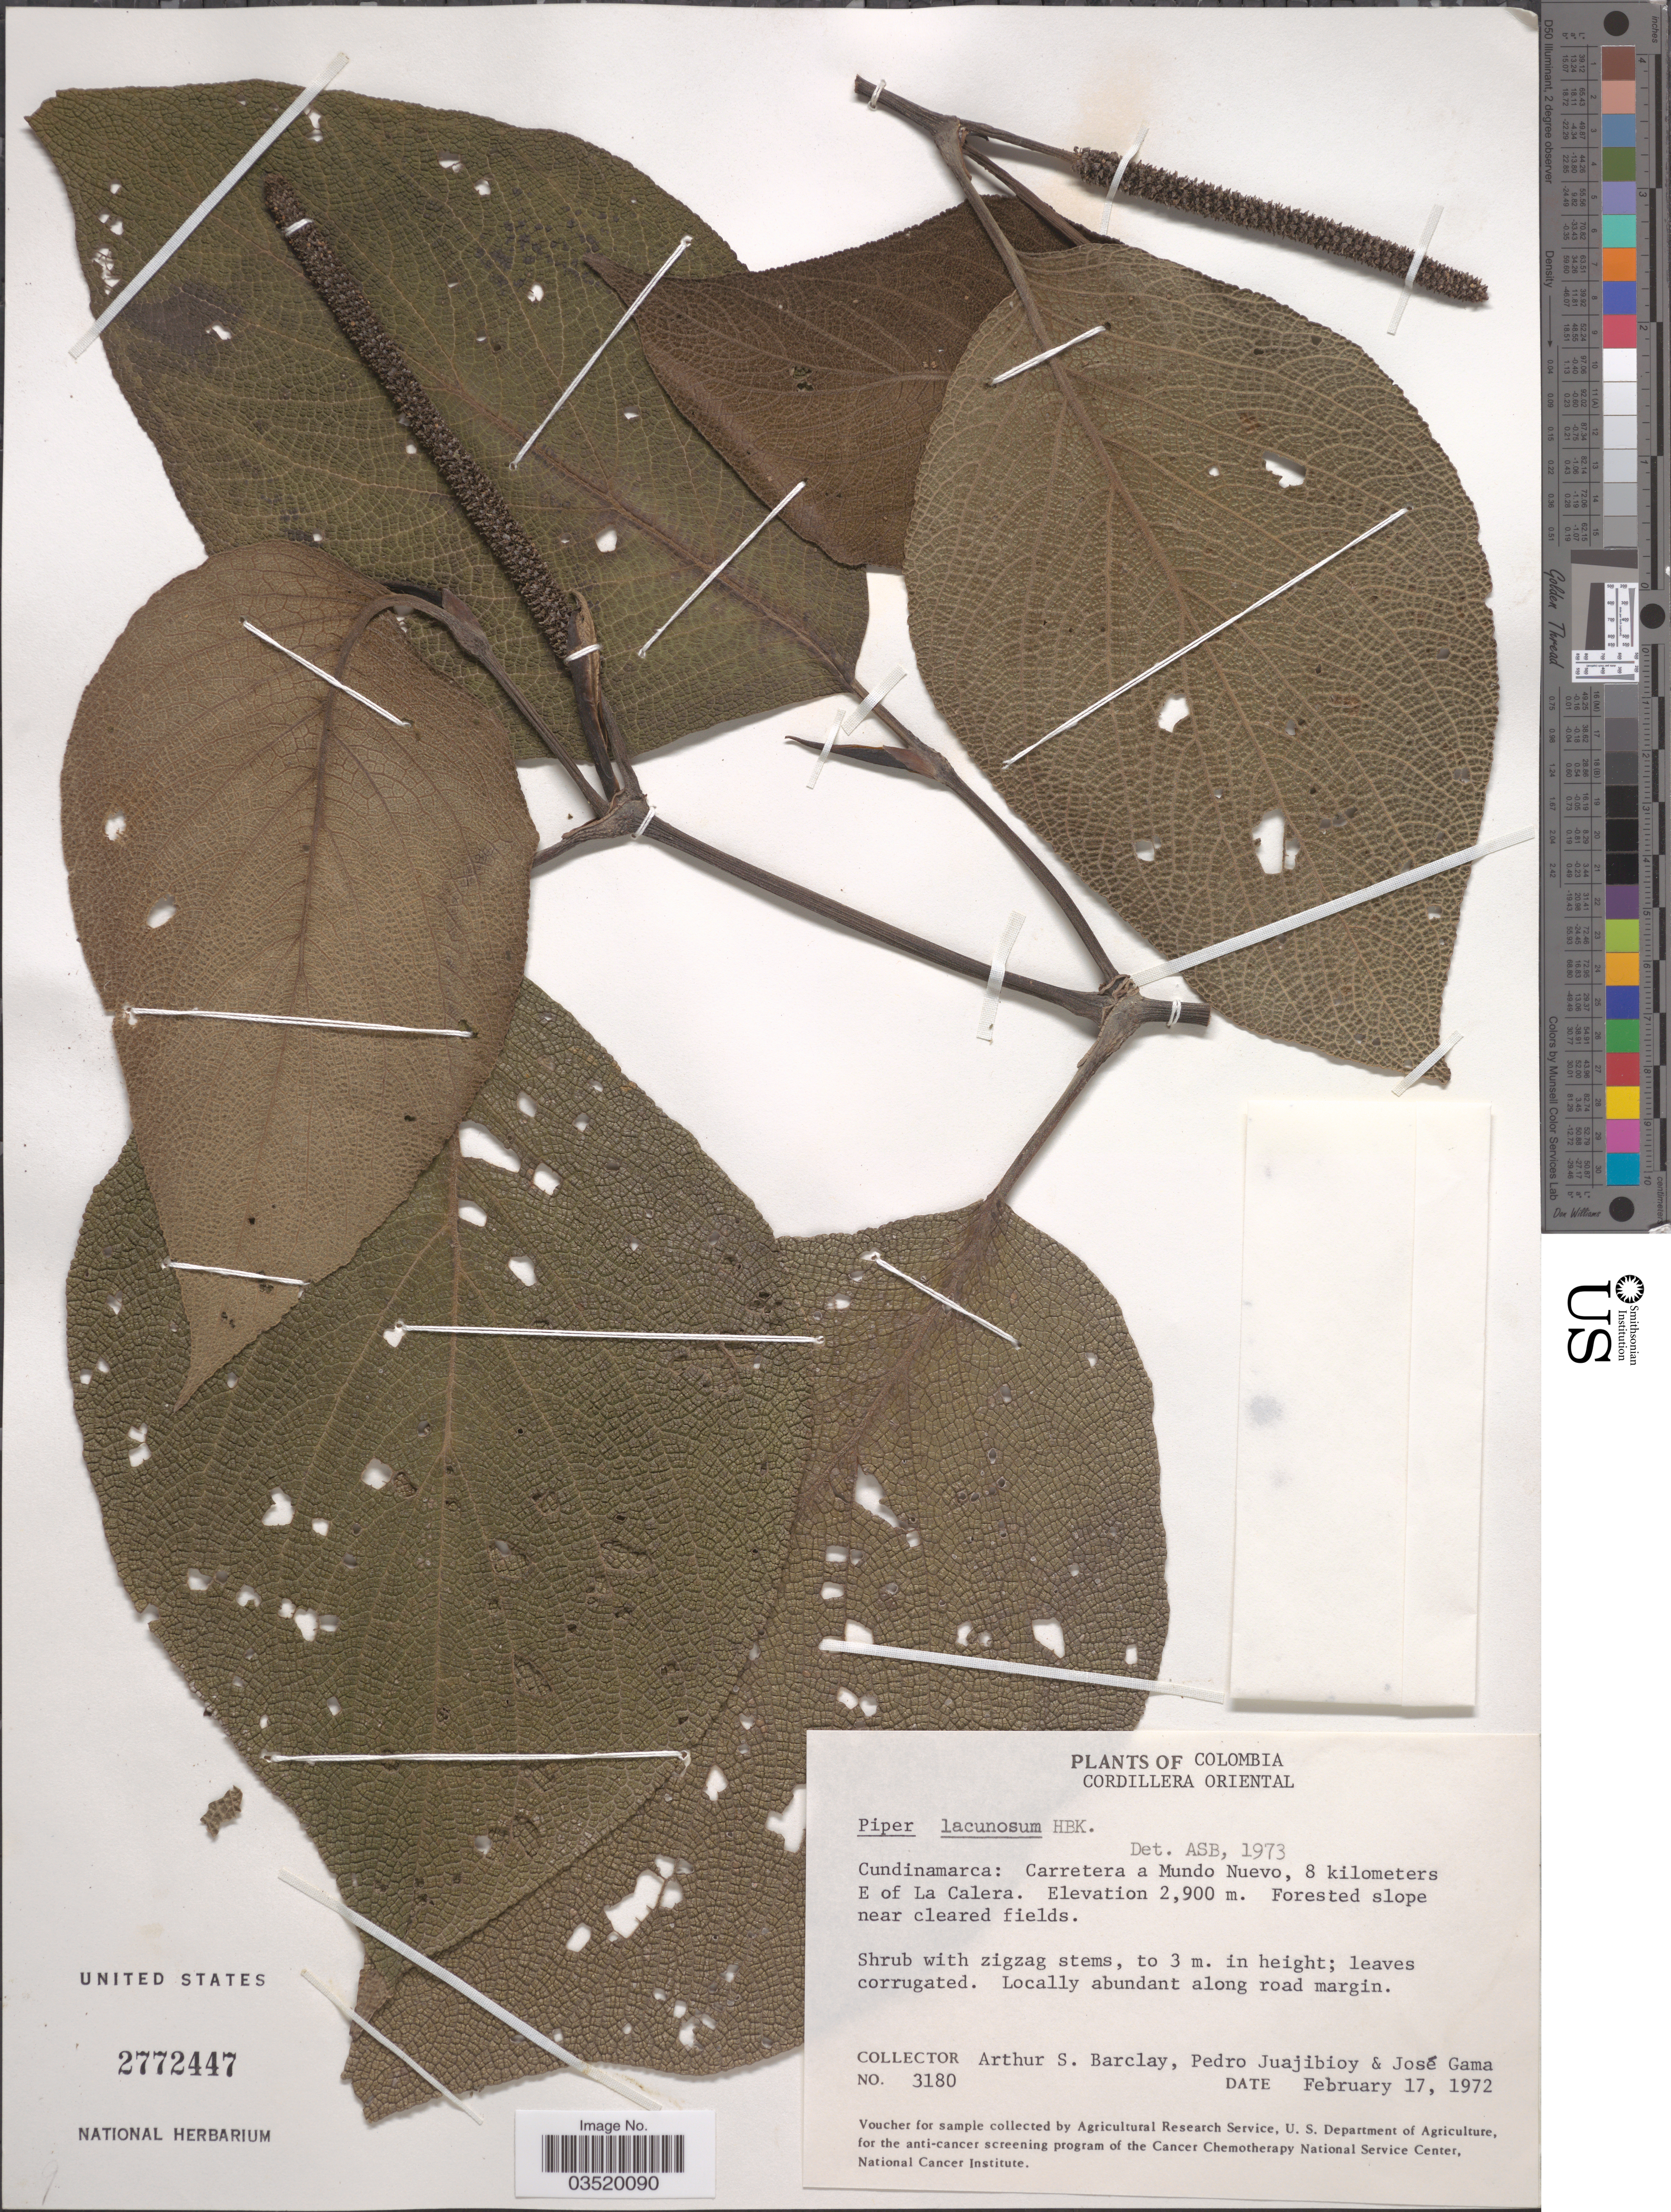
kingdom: Plantae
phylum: Tracheophyta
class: Magnoliopsida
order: Piperales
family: Piperaceae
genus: Piper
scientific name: Piper lacunosum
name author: Kunth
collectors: A. S. Barclay, P. Juajibioy & J. Gama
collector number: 3180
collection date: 1972-02-17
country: Colombia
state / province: Cundinamarca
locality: Cordillera Oriental. Carretera a Mundo Nuevo, 8 kilometers E of La Calera.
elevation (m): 2900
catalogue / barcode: US 2772447